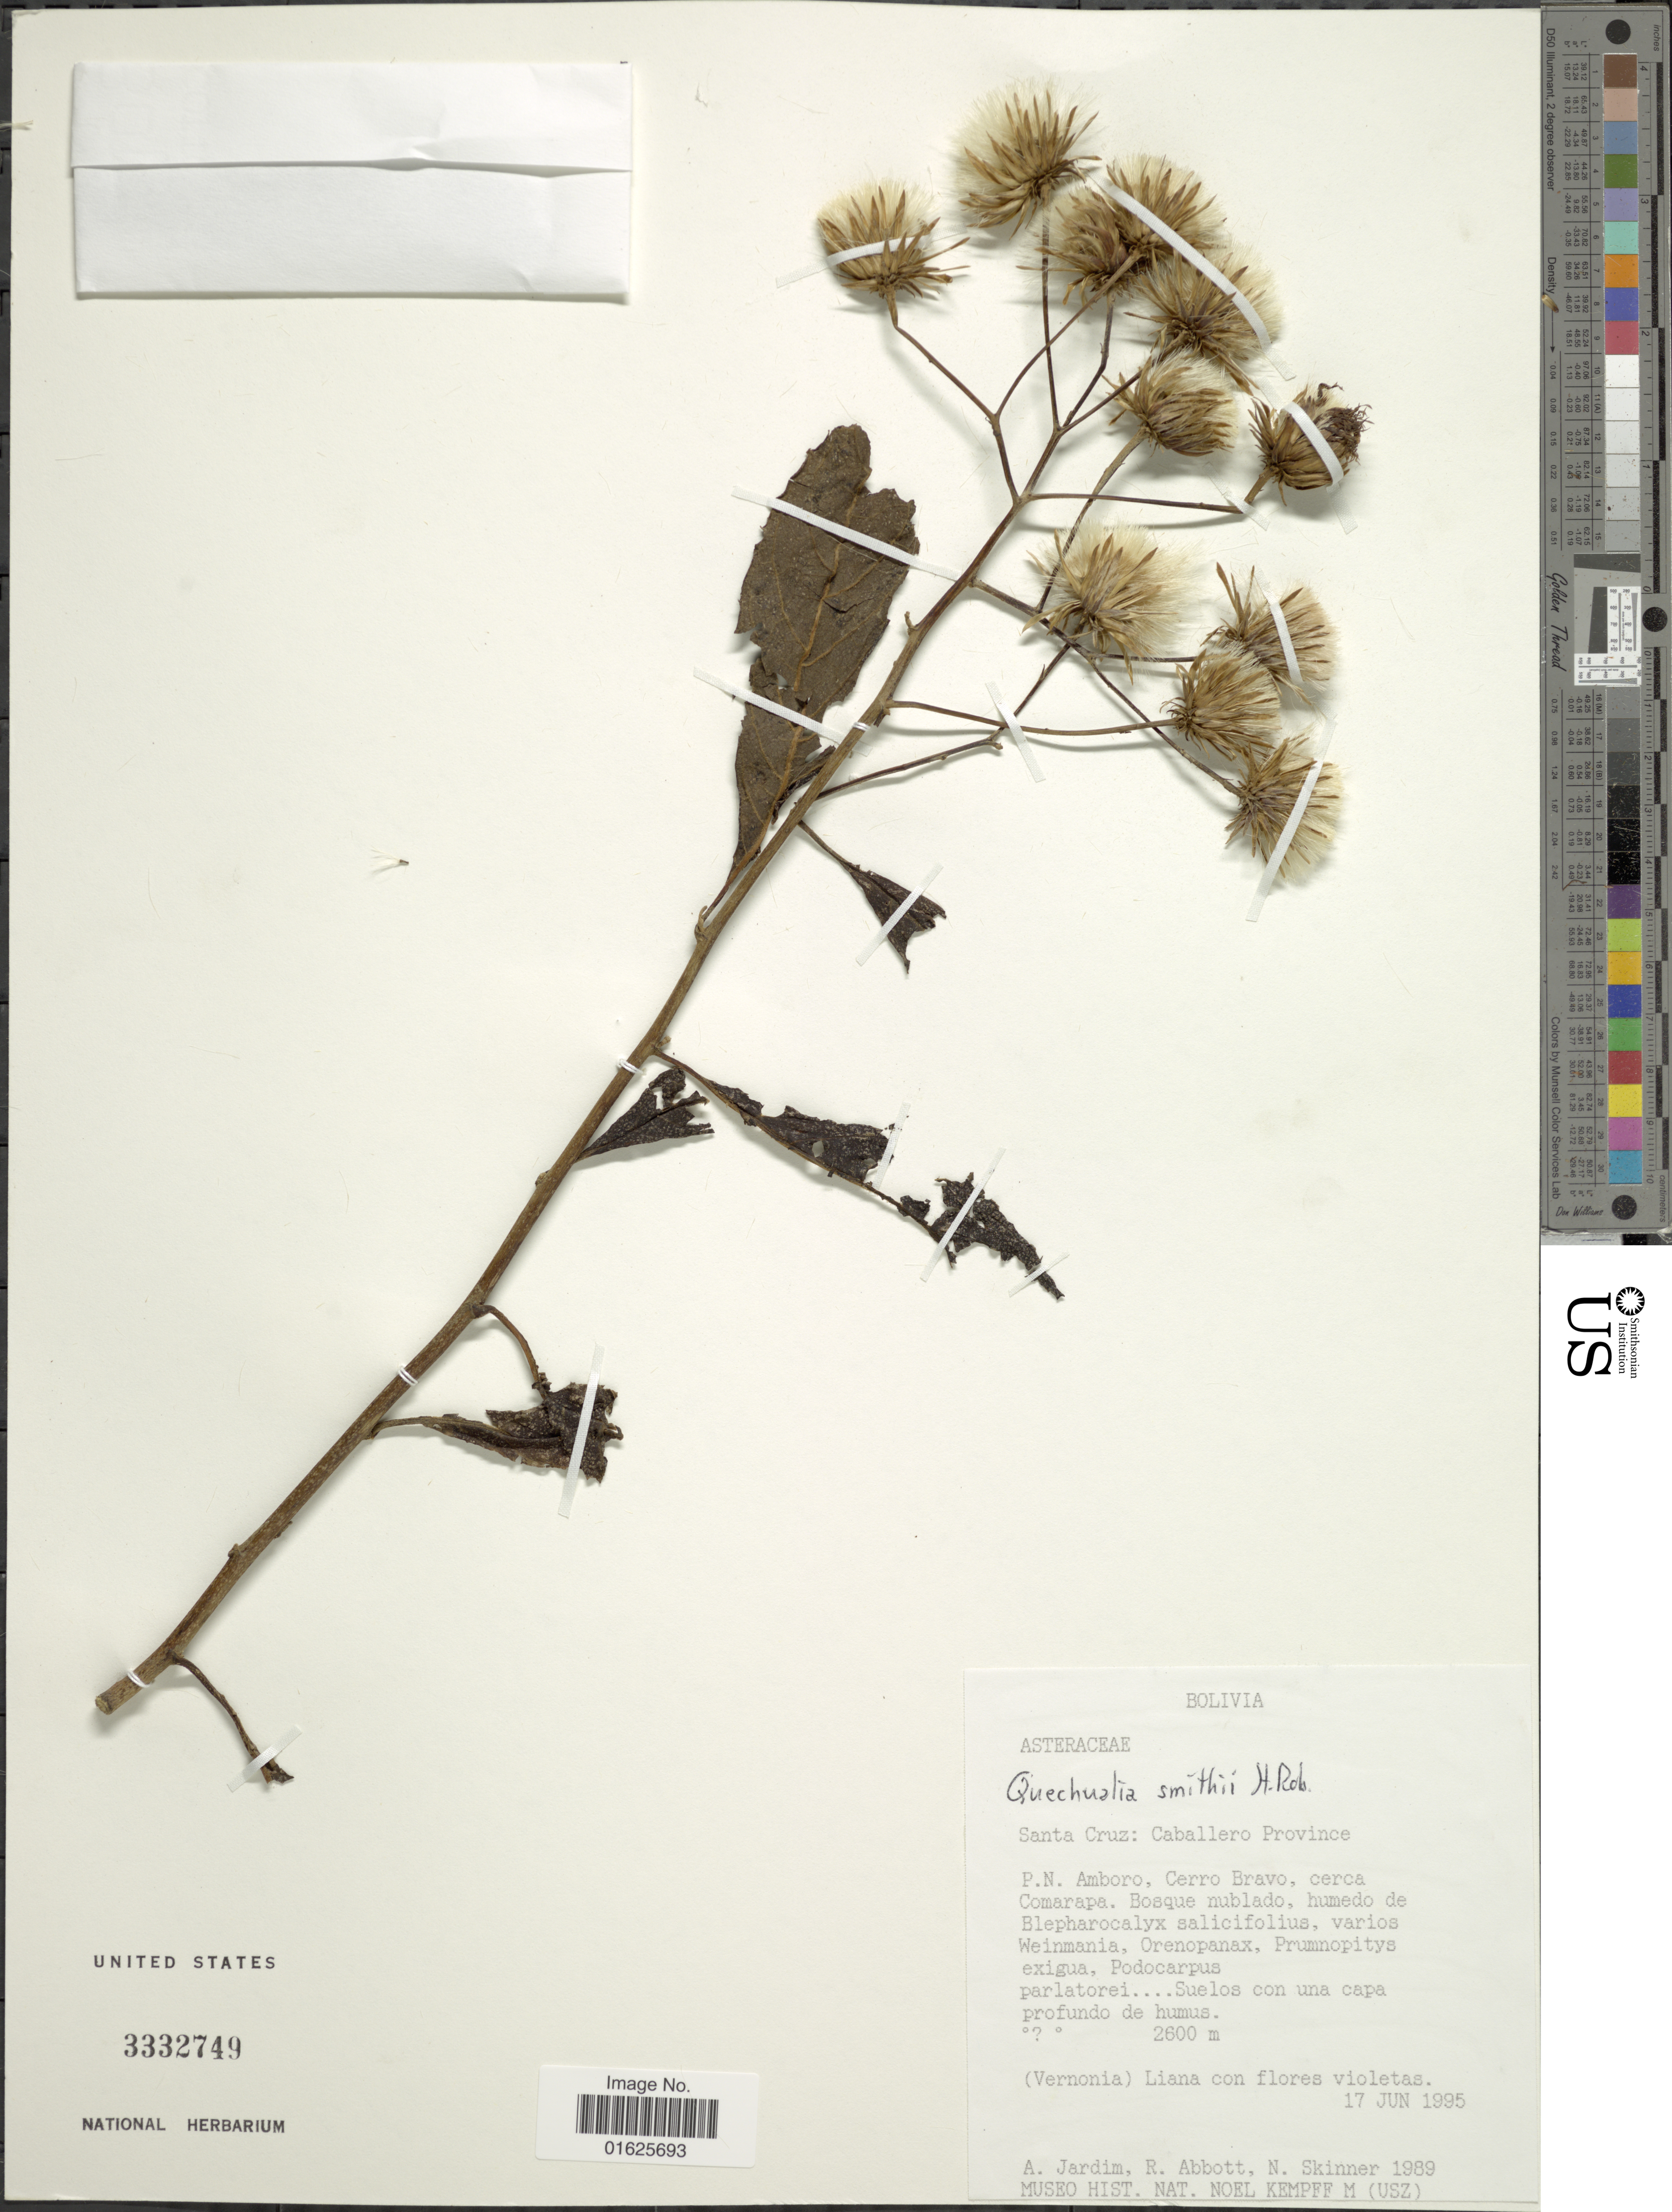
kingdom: Plantae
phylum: Tracheophyta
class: Magnoliopsida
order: Asterales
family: Asteraceae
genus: Quechualia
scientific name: Quechualia smithii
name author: H. Rob.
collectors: A. Jardim, J. R. Abbott & N. Skinner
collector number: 1989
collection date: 1995-06-17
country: Bolivia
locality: P.N. Amboro, Cerro Bravo, cerca Comarapa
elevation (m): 2600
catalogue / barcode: US 3332749